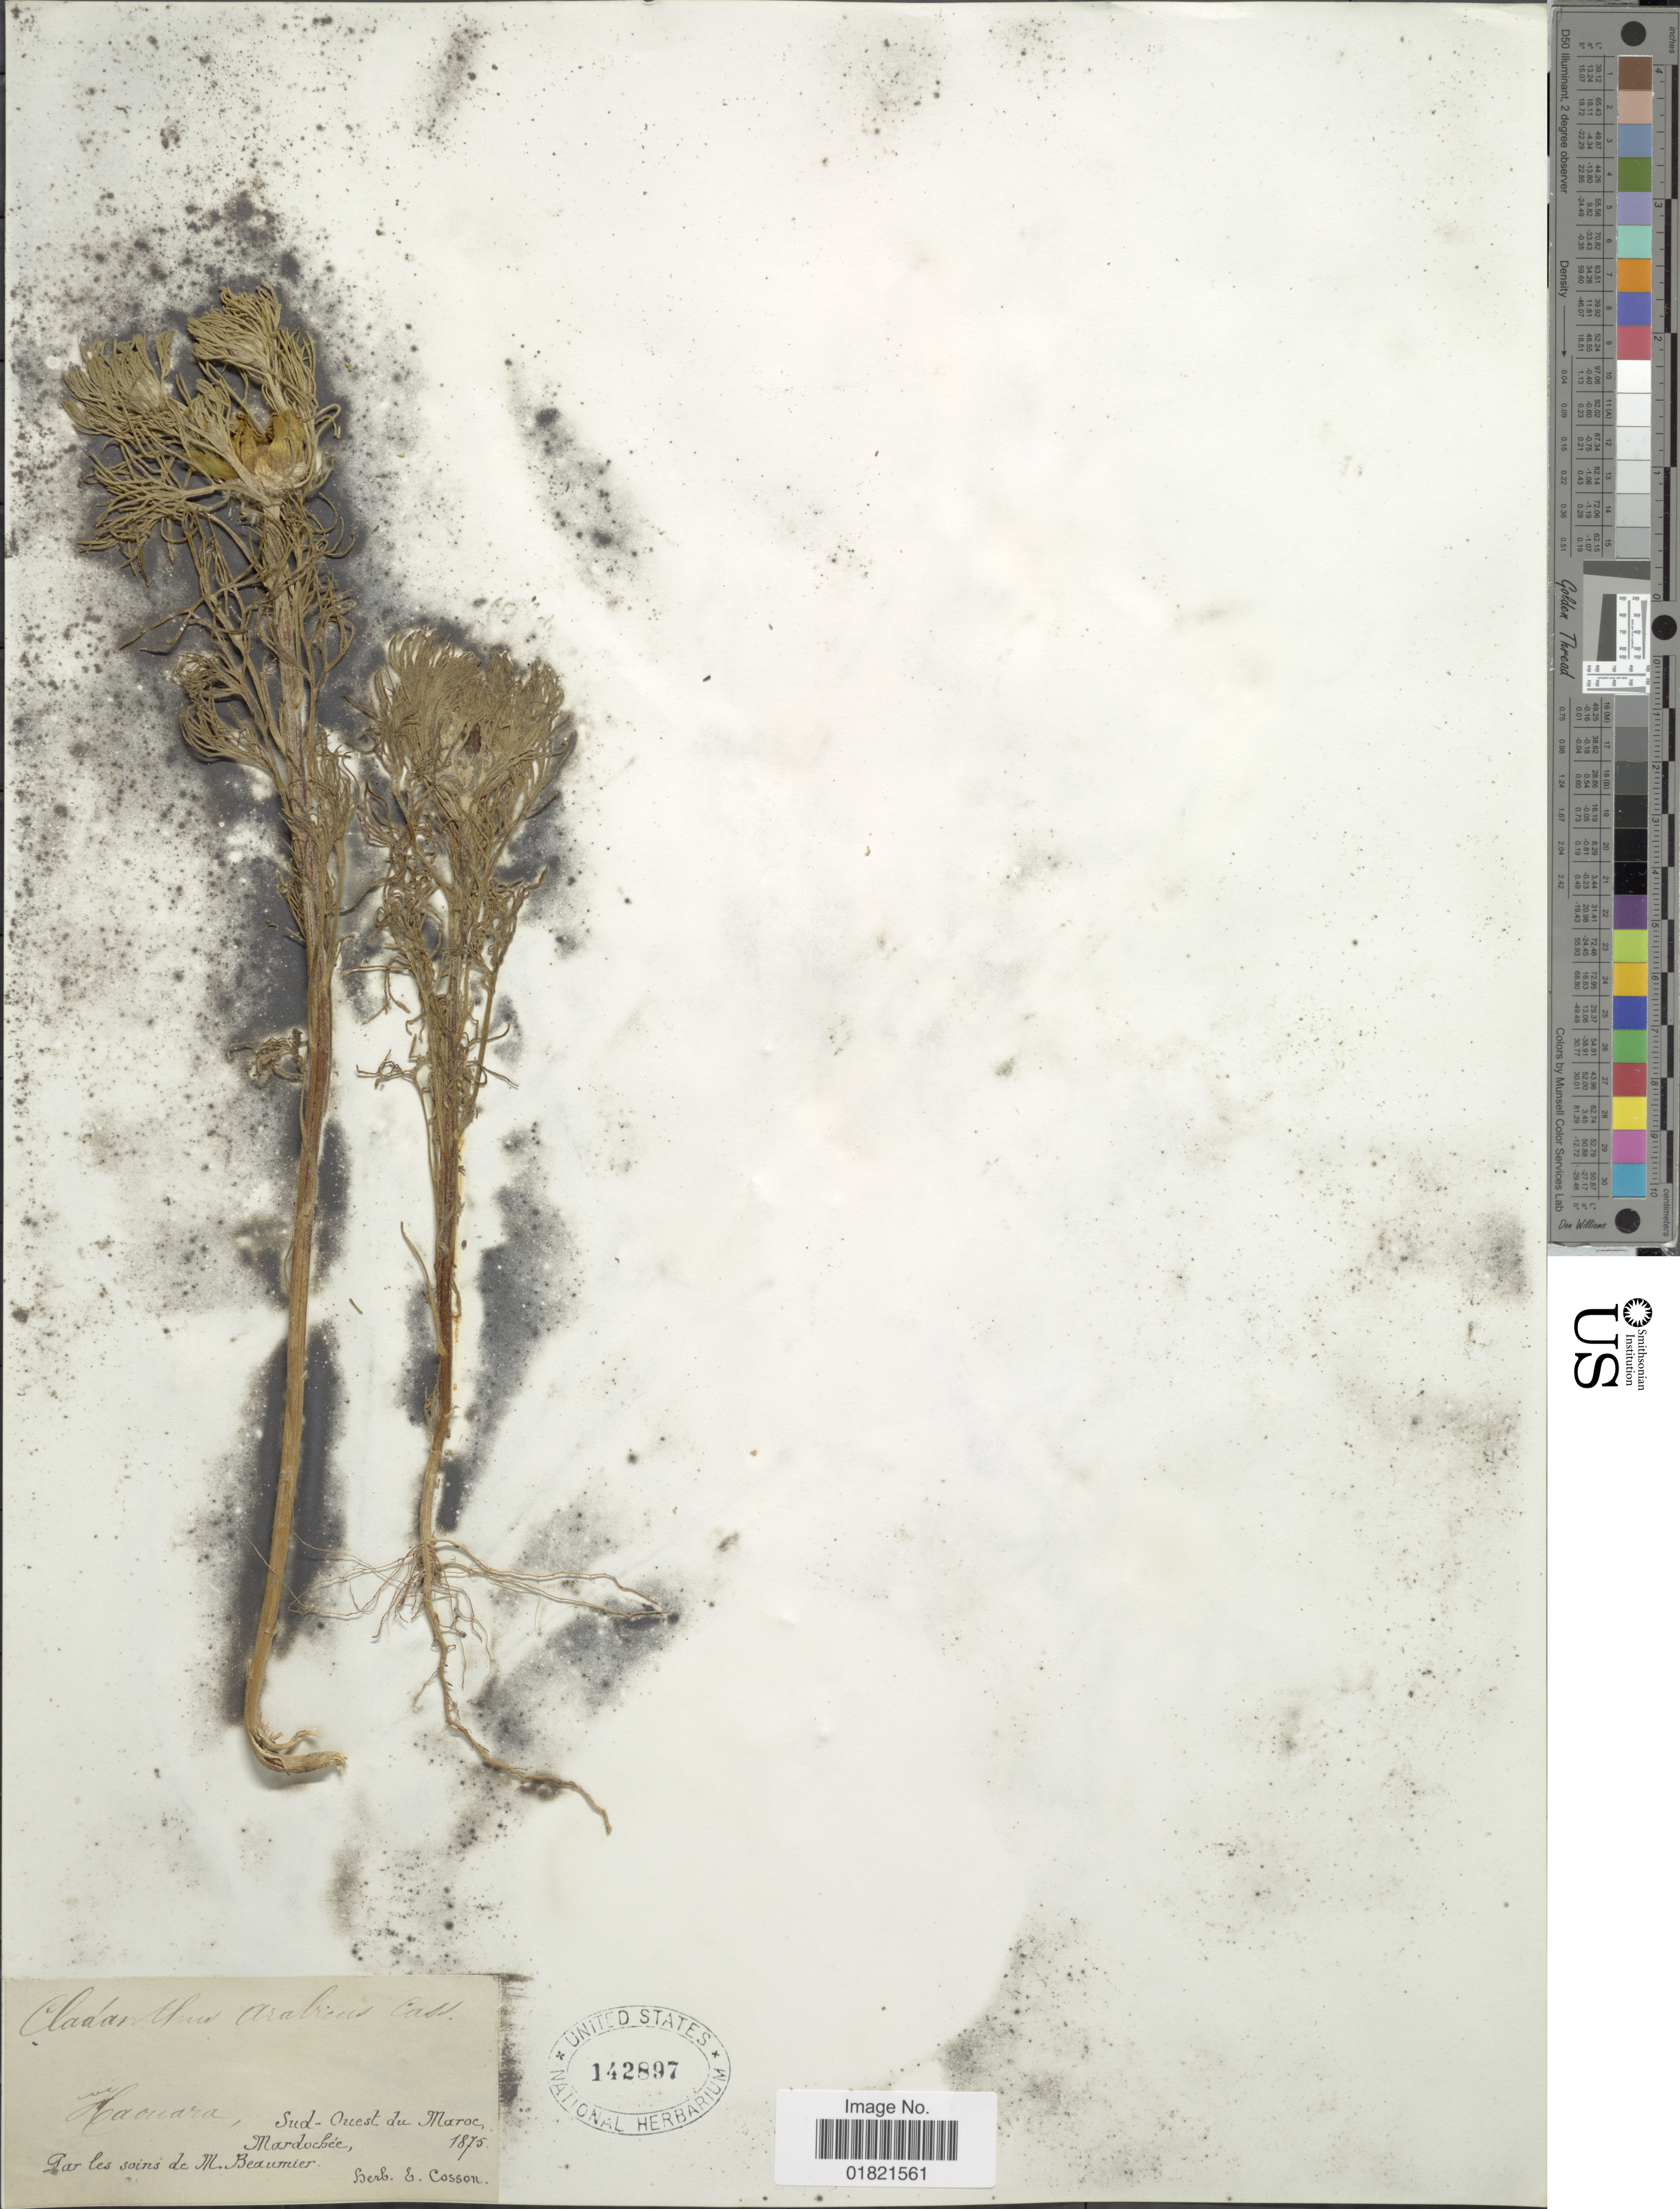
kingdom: Plantae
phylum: Tracheophyta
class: Magnoliopsida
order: Asterales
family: Asteraceae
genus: Cladanthus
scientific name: Cladanthus arabicus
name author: (L.) Cass.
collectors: Mardochee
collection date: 1875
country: Morocco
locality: Haouara, Sud-Ouest du Maroc.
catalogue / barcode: US 142897